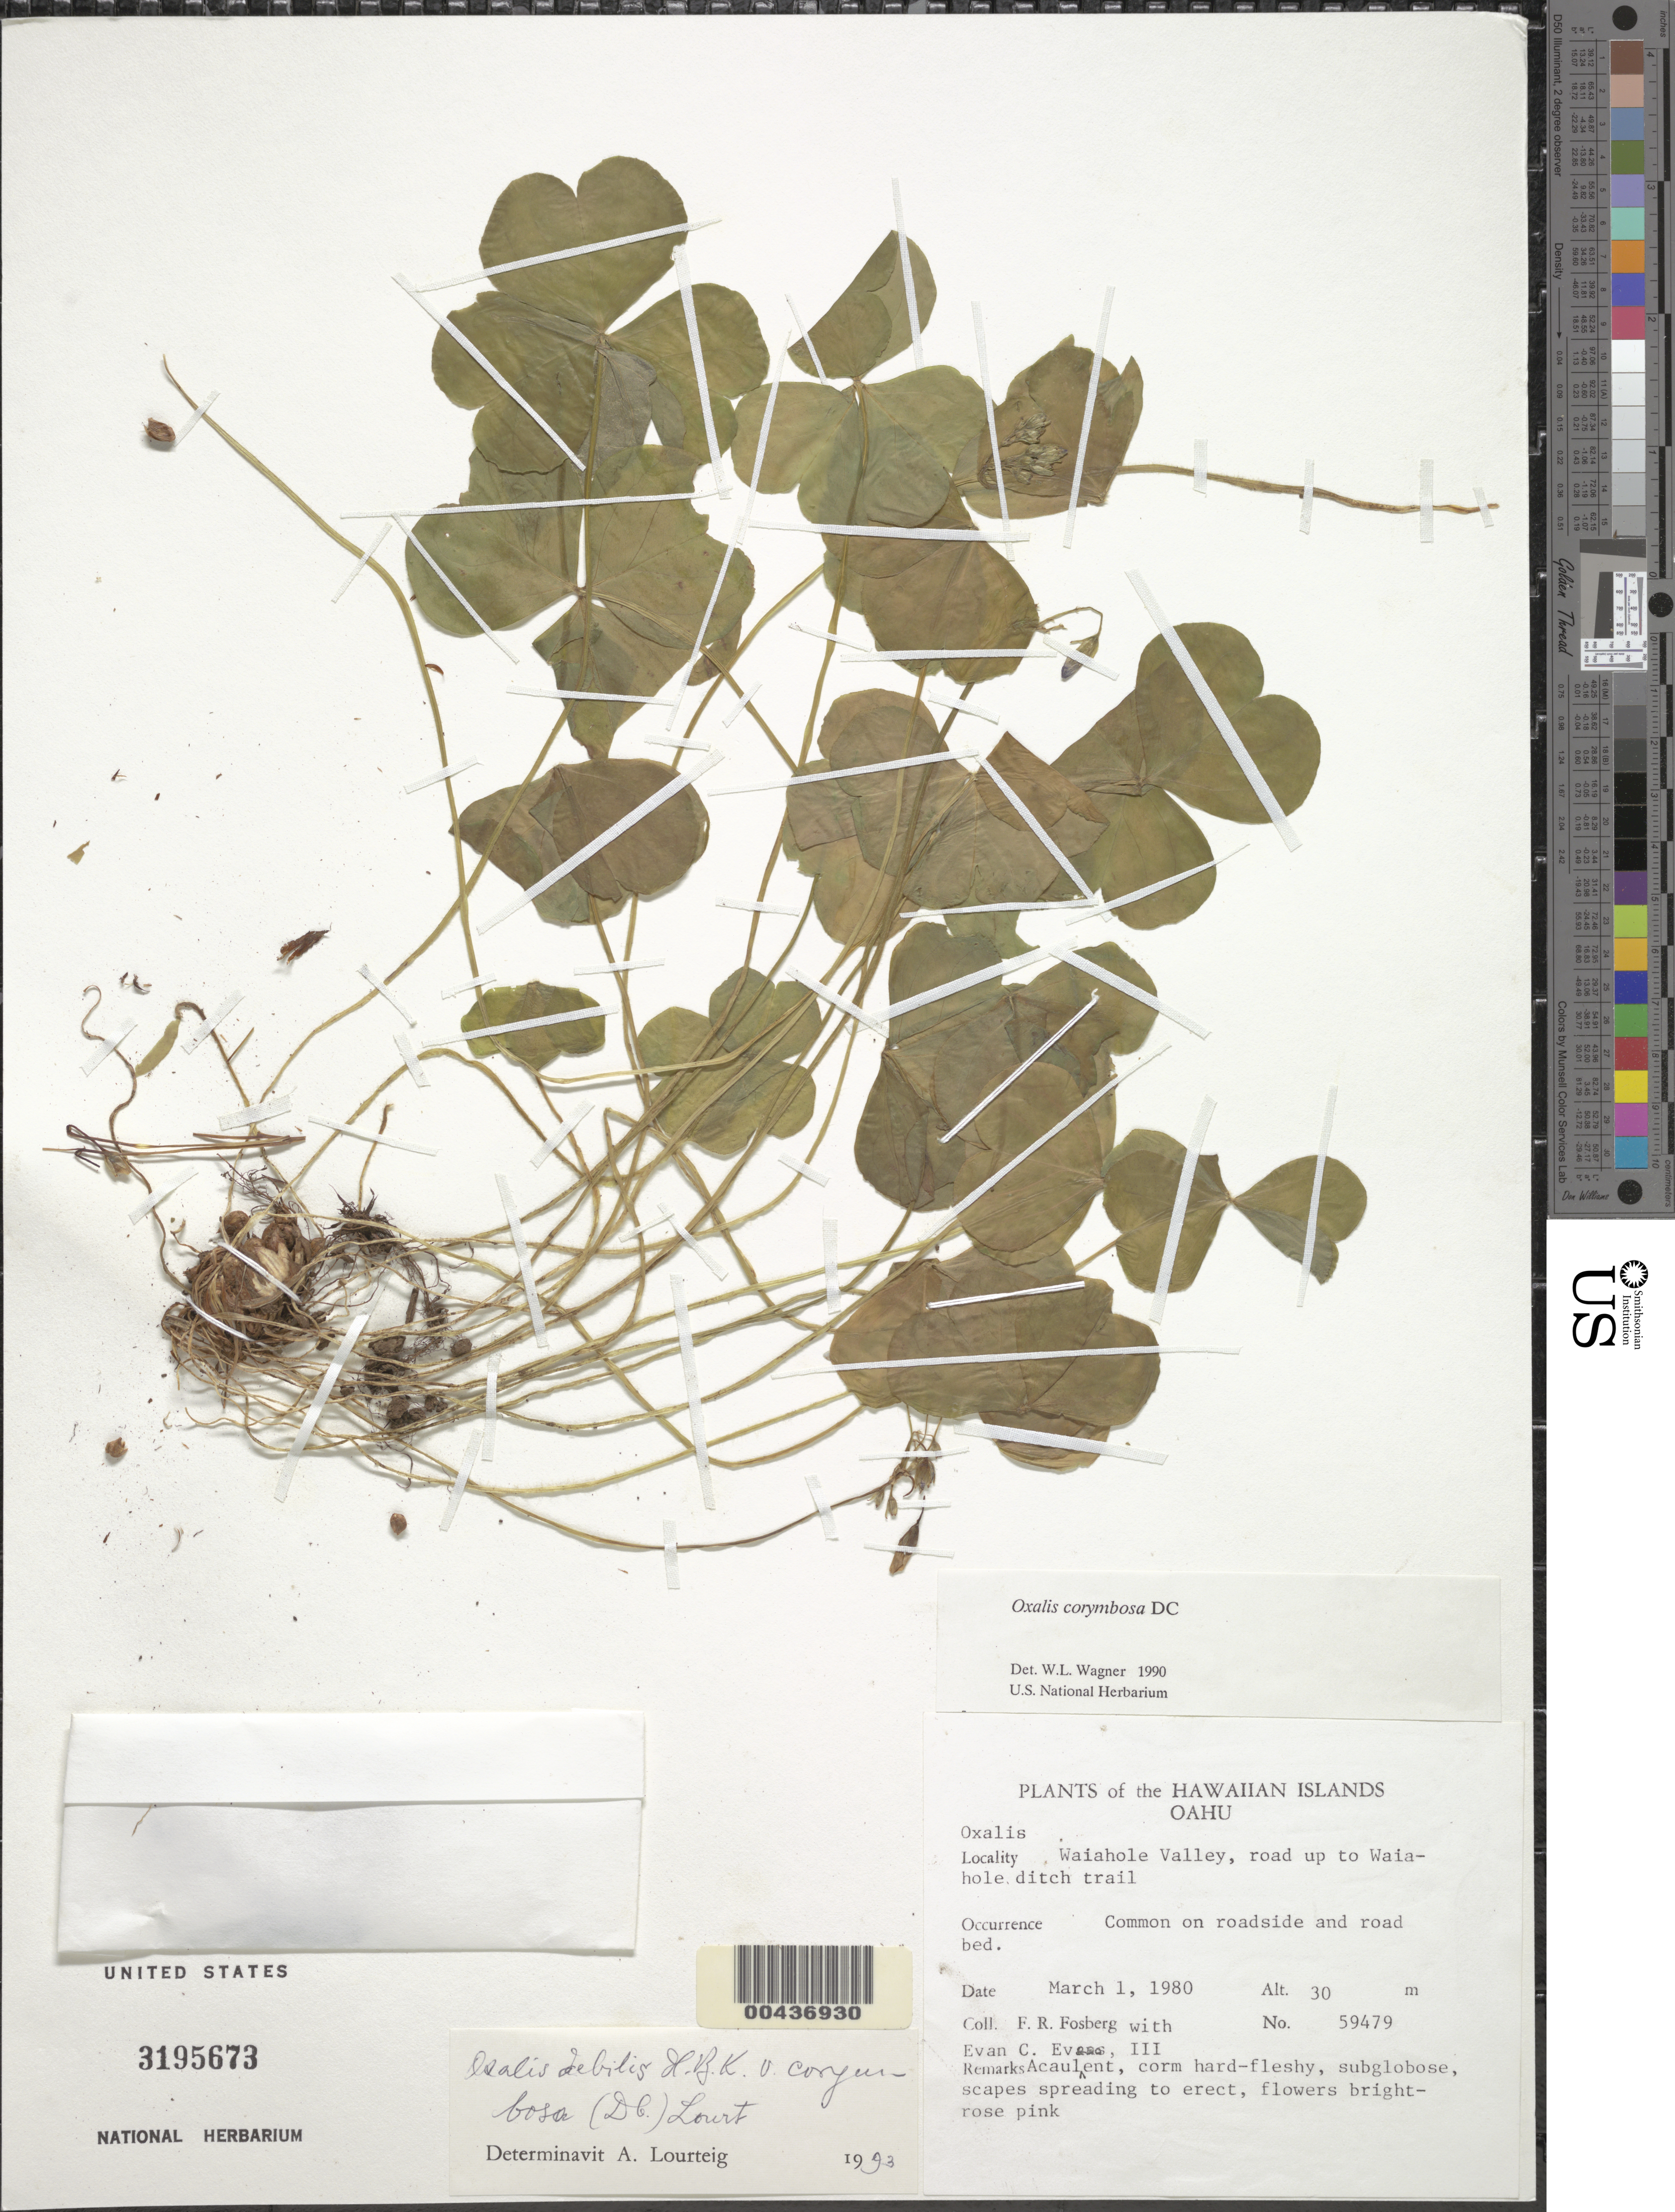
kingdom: Plantae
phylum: Tracheophyta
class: Magnoliopsida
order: Oxalidales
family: Oxalidaceae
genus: Oxalis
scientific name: Oxalis debilis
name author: Kunth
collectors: F. R. Fosberg & E. C. Evans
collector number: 59479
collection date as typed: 1 Mar 1980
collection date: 1980-03-01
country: United States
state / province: Hawaii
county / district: Honolulu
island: Oahu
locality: Waiahole Valley, road up to Waiahole ditch trail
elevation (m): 30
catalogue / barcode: US 3195673